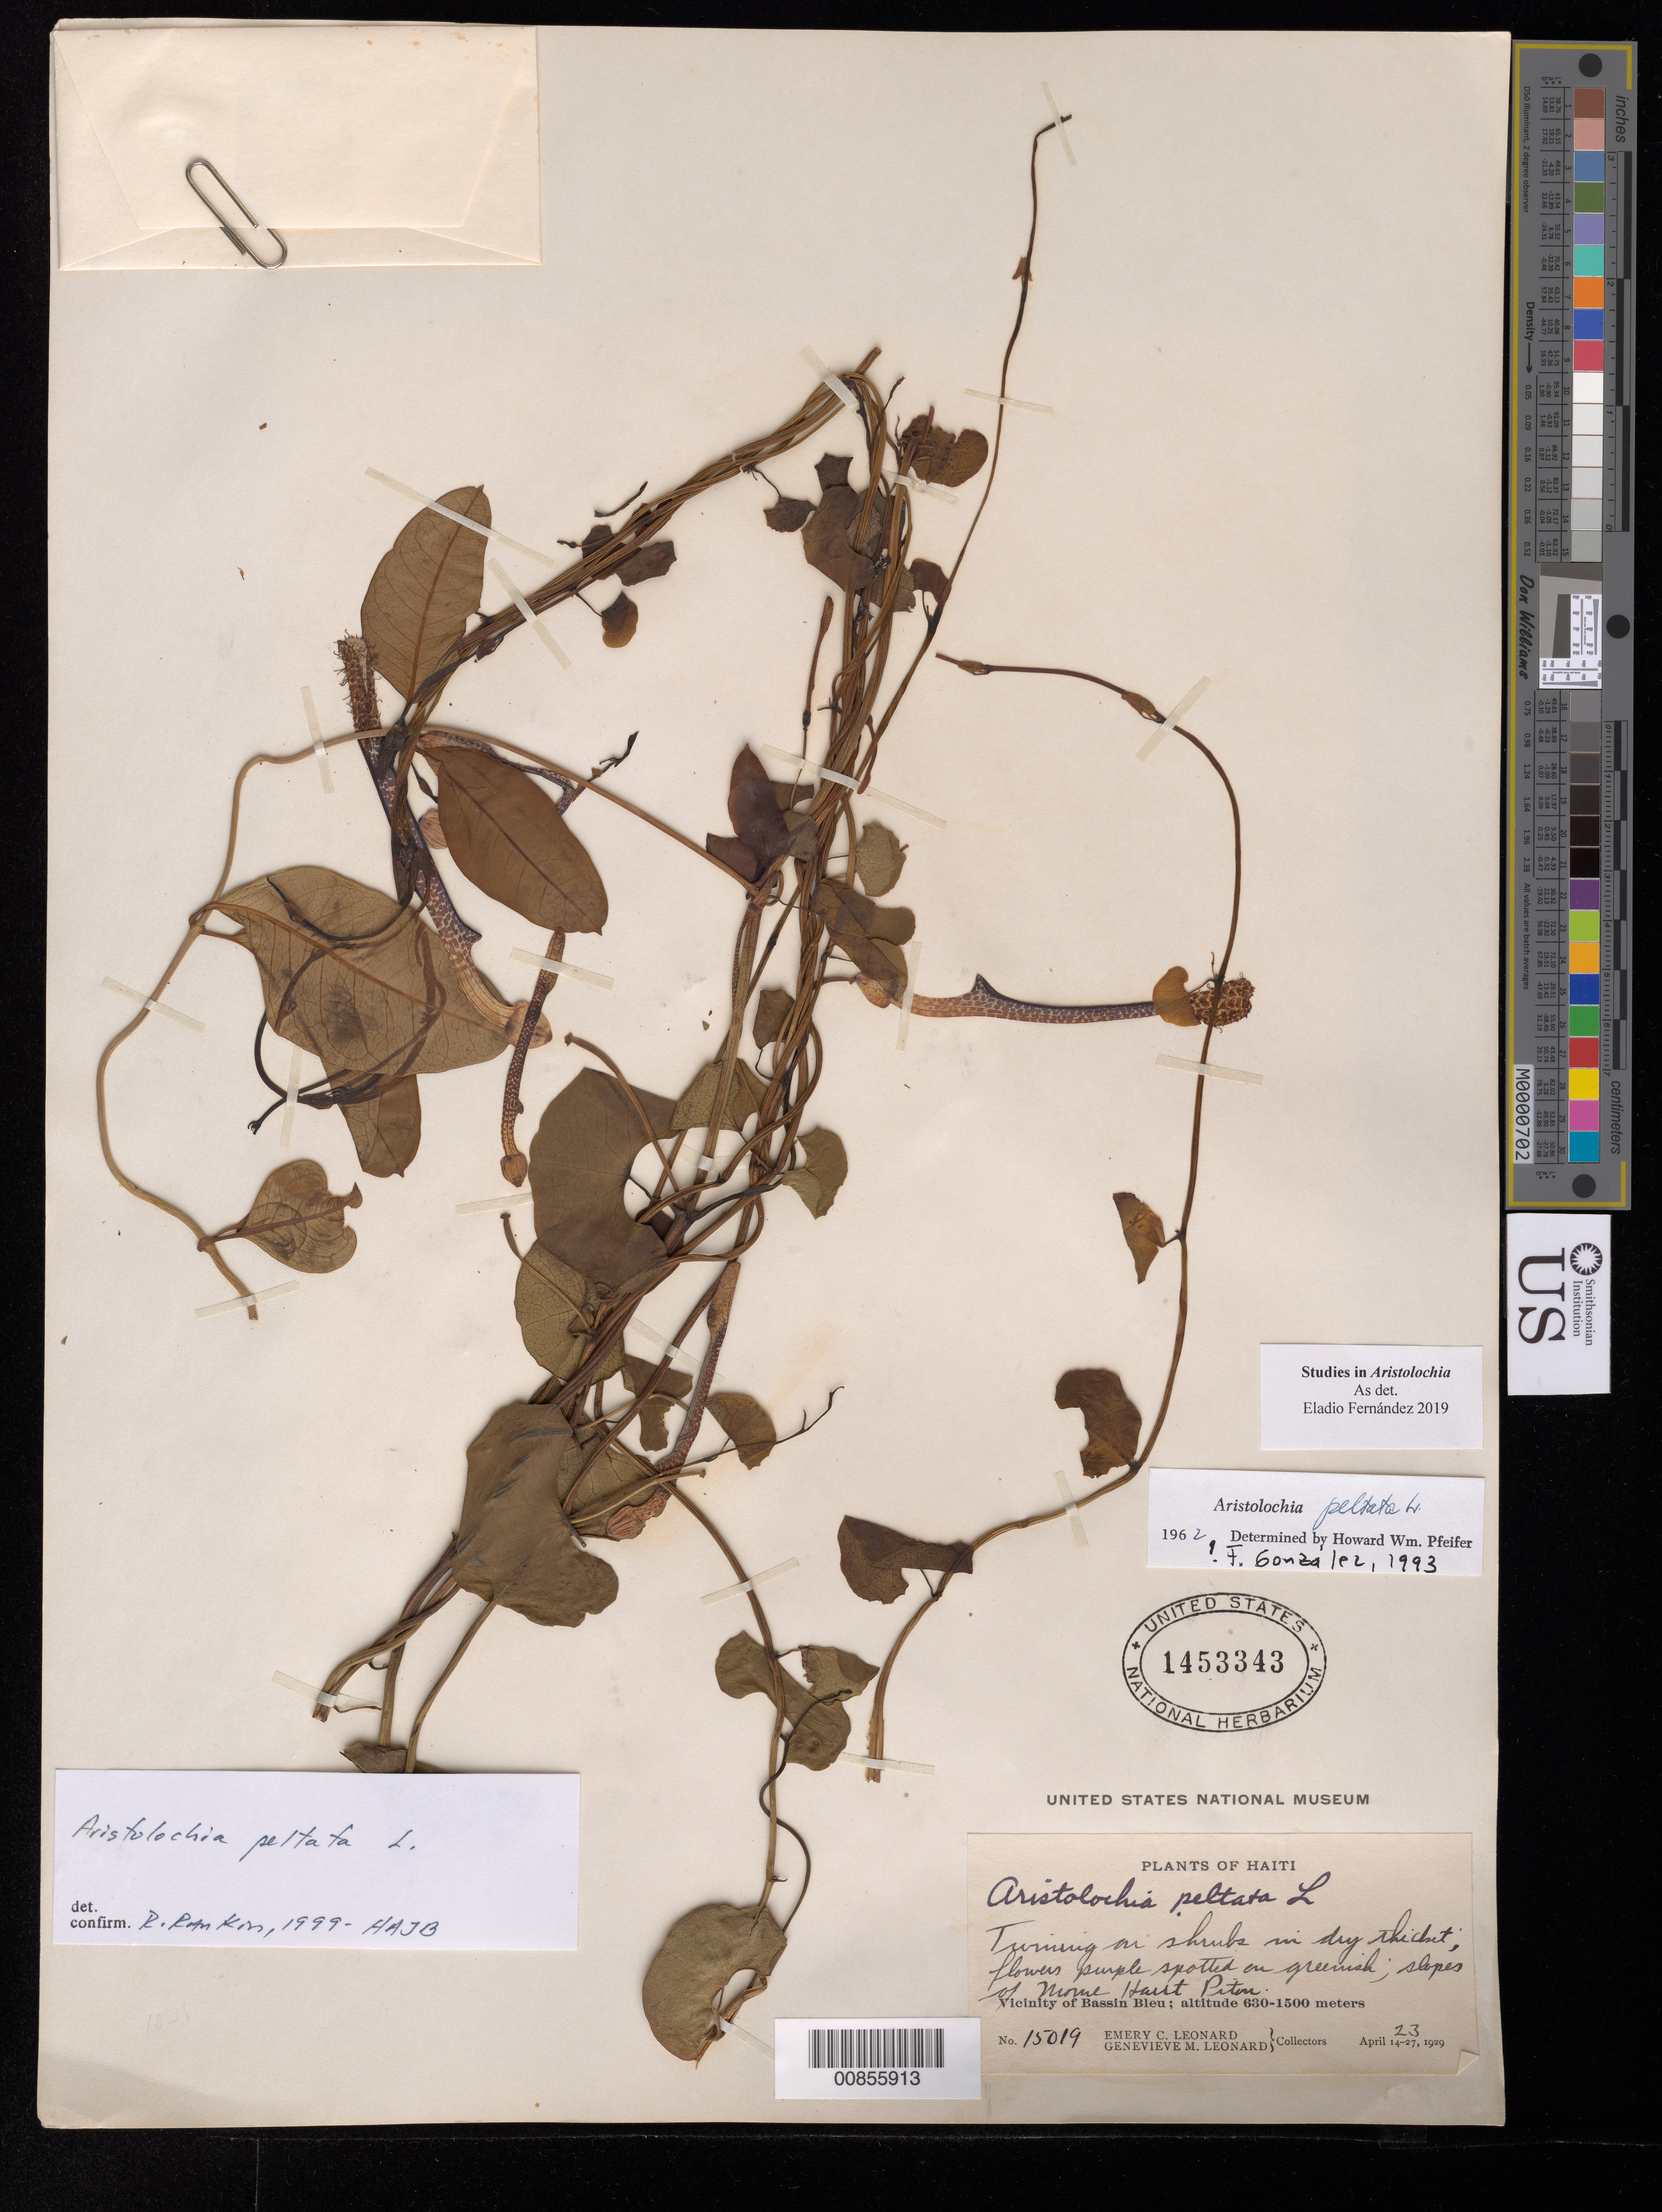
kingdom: Plantae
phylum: Tracheophyta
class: Magnoliopsida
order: Piperales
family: Aristolochiaceae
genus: Aristolochia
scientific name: Aristolochia peltata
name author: L.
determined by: Rankin Rodriguez, Rosa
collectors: E. C. Leonard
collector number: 15019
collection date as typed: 23 Apr 1929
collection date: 1929-04-23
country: Haiti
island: Hispaniola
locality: Vicinity of Bassin Bleu. Slopes of Morne Haut Piton.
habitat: Twining on shrubs in dry thicket.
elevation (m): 630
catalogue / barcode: US 1453343